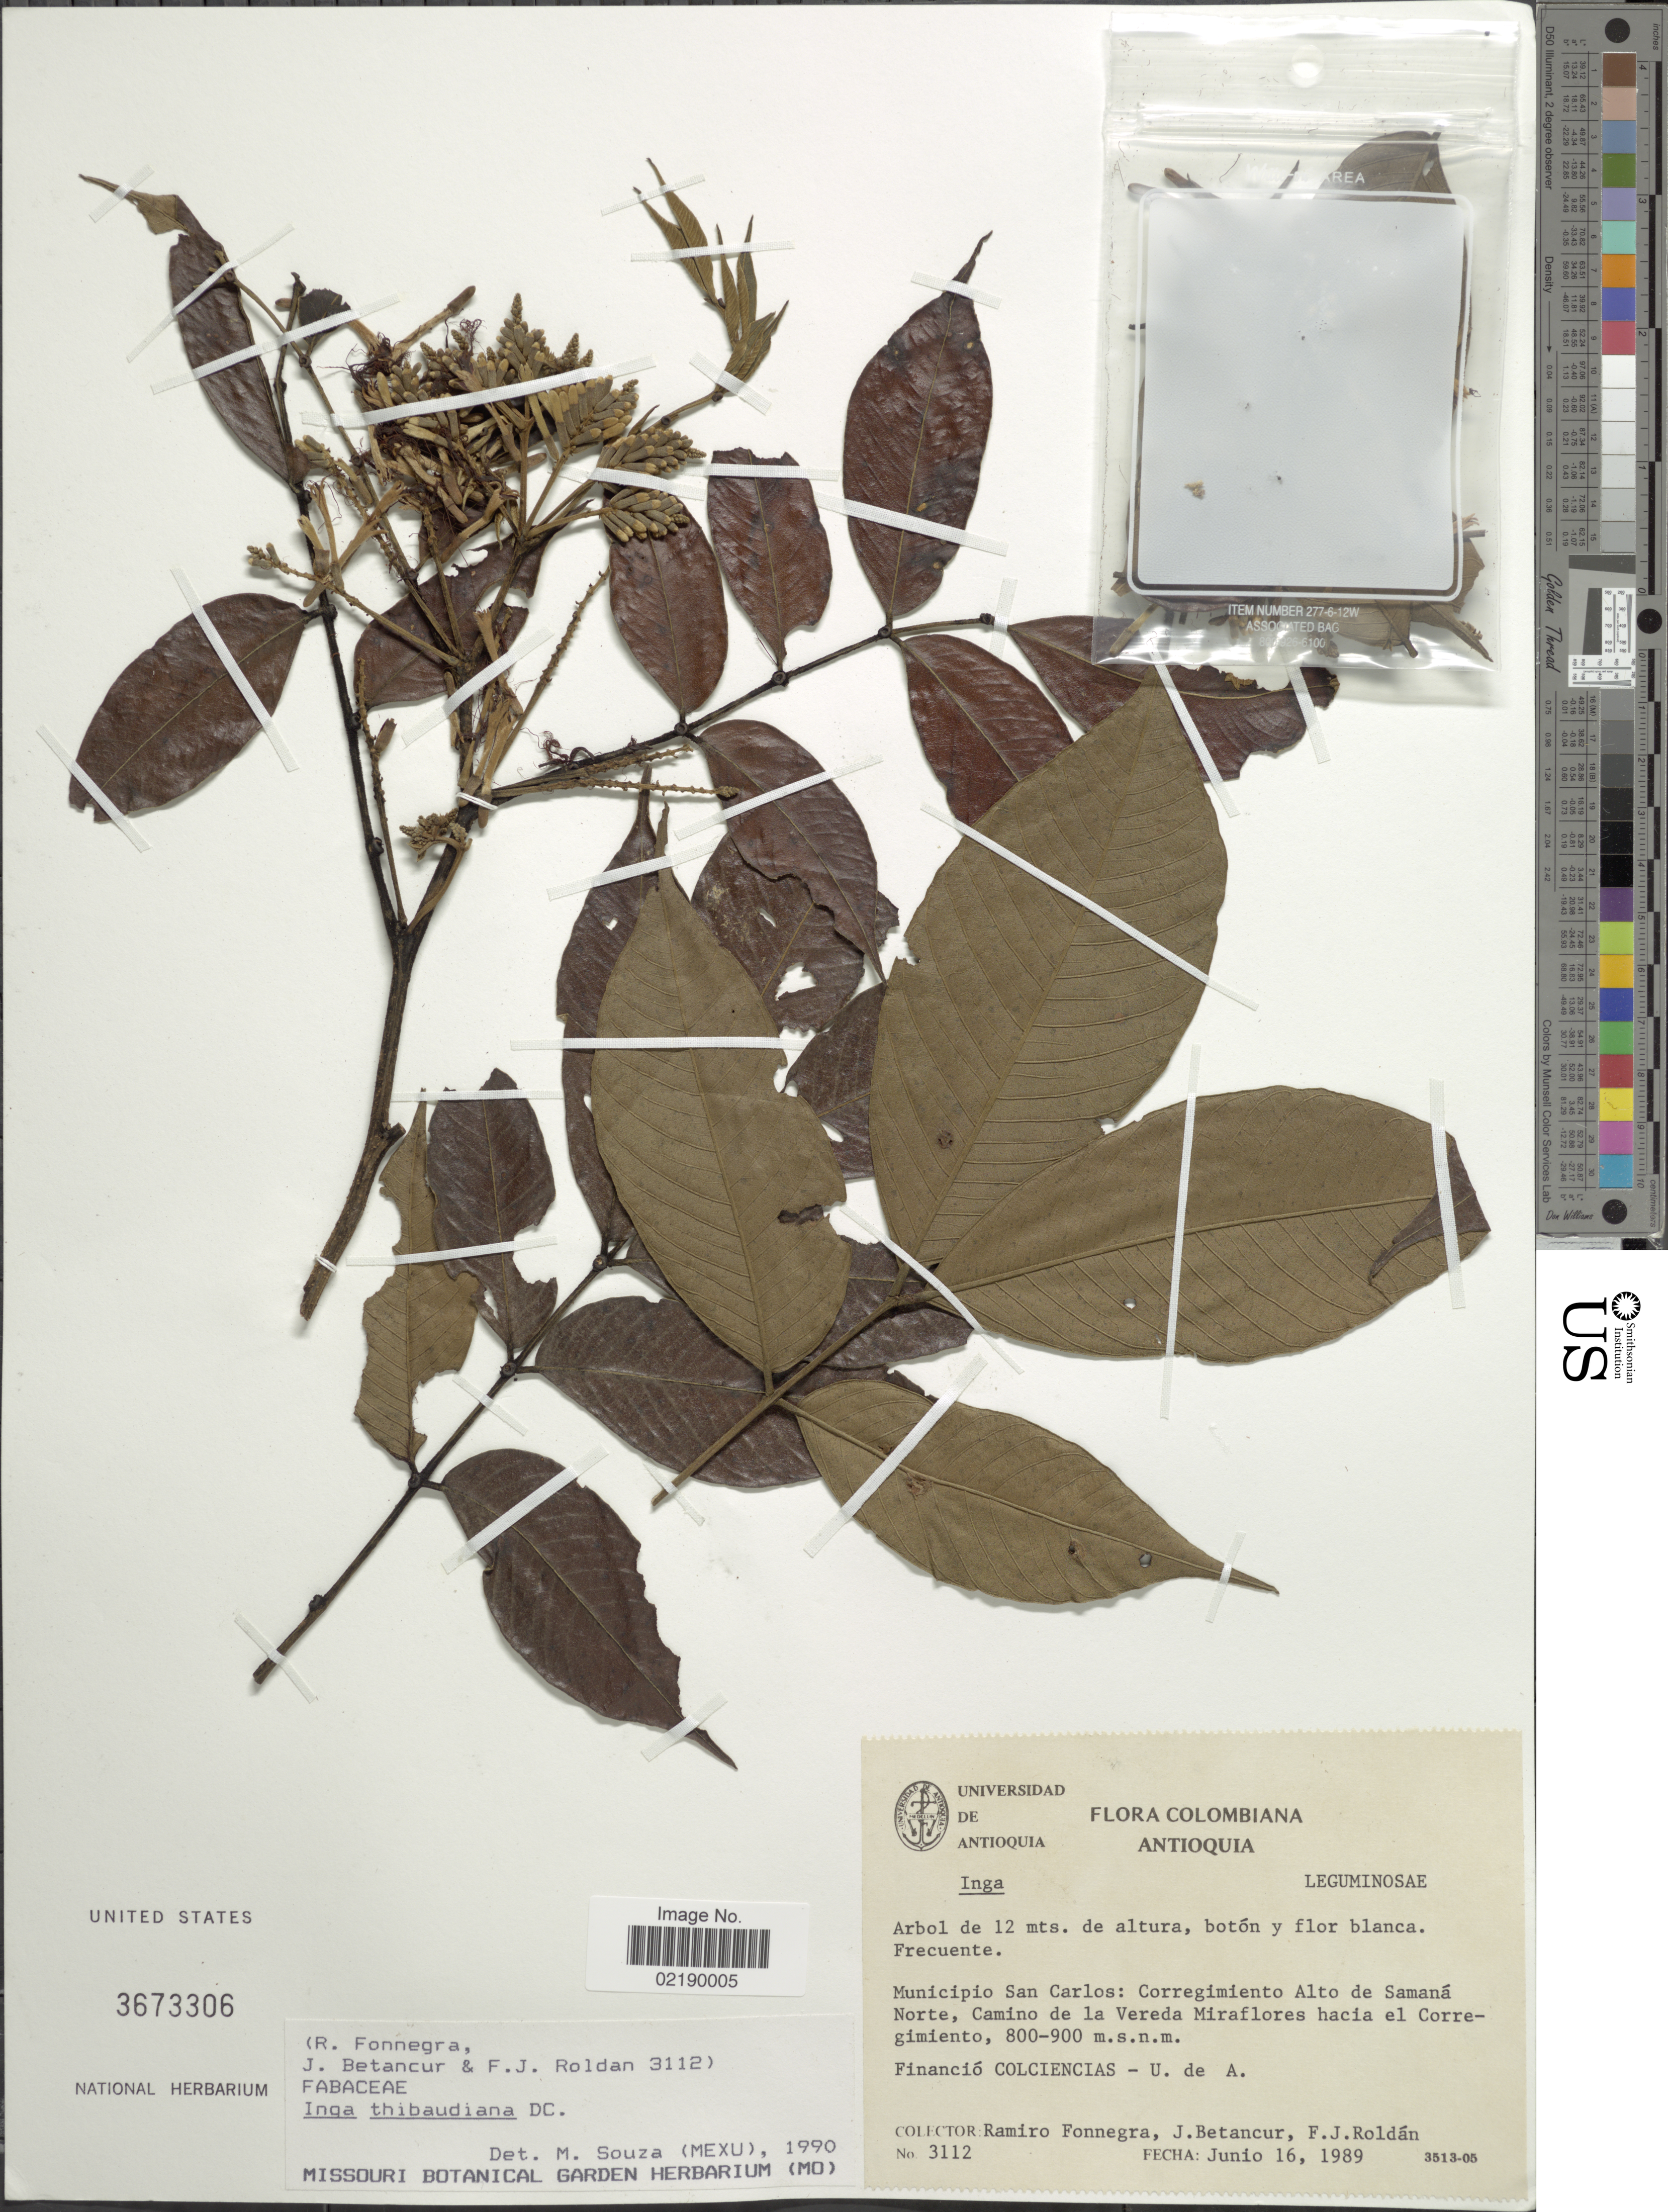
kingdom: Plantae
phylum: Tracheophyta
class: Magnoliopsida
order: Fabales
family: Fabaceae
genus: Inga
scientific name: Inga thibaudiana subsp. thibaudiana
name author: DC.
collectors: R. Fonnegra G., J. Betancur & F. J. Roldán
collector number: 3112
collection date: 1989-06-16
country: Colombia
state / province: Antioquia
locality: Municipio de San Carlos, Corregimiento Alto de Samana Norte, Camino de la Vereda Miraflores hacia el Corregimiento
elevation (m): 800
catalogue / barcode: US 3673306